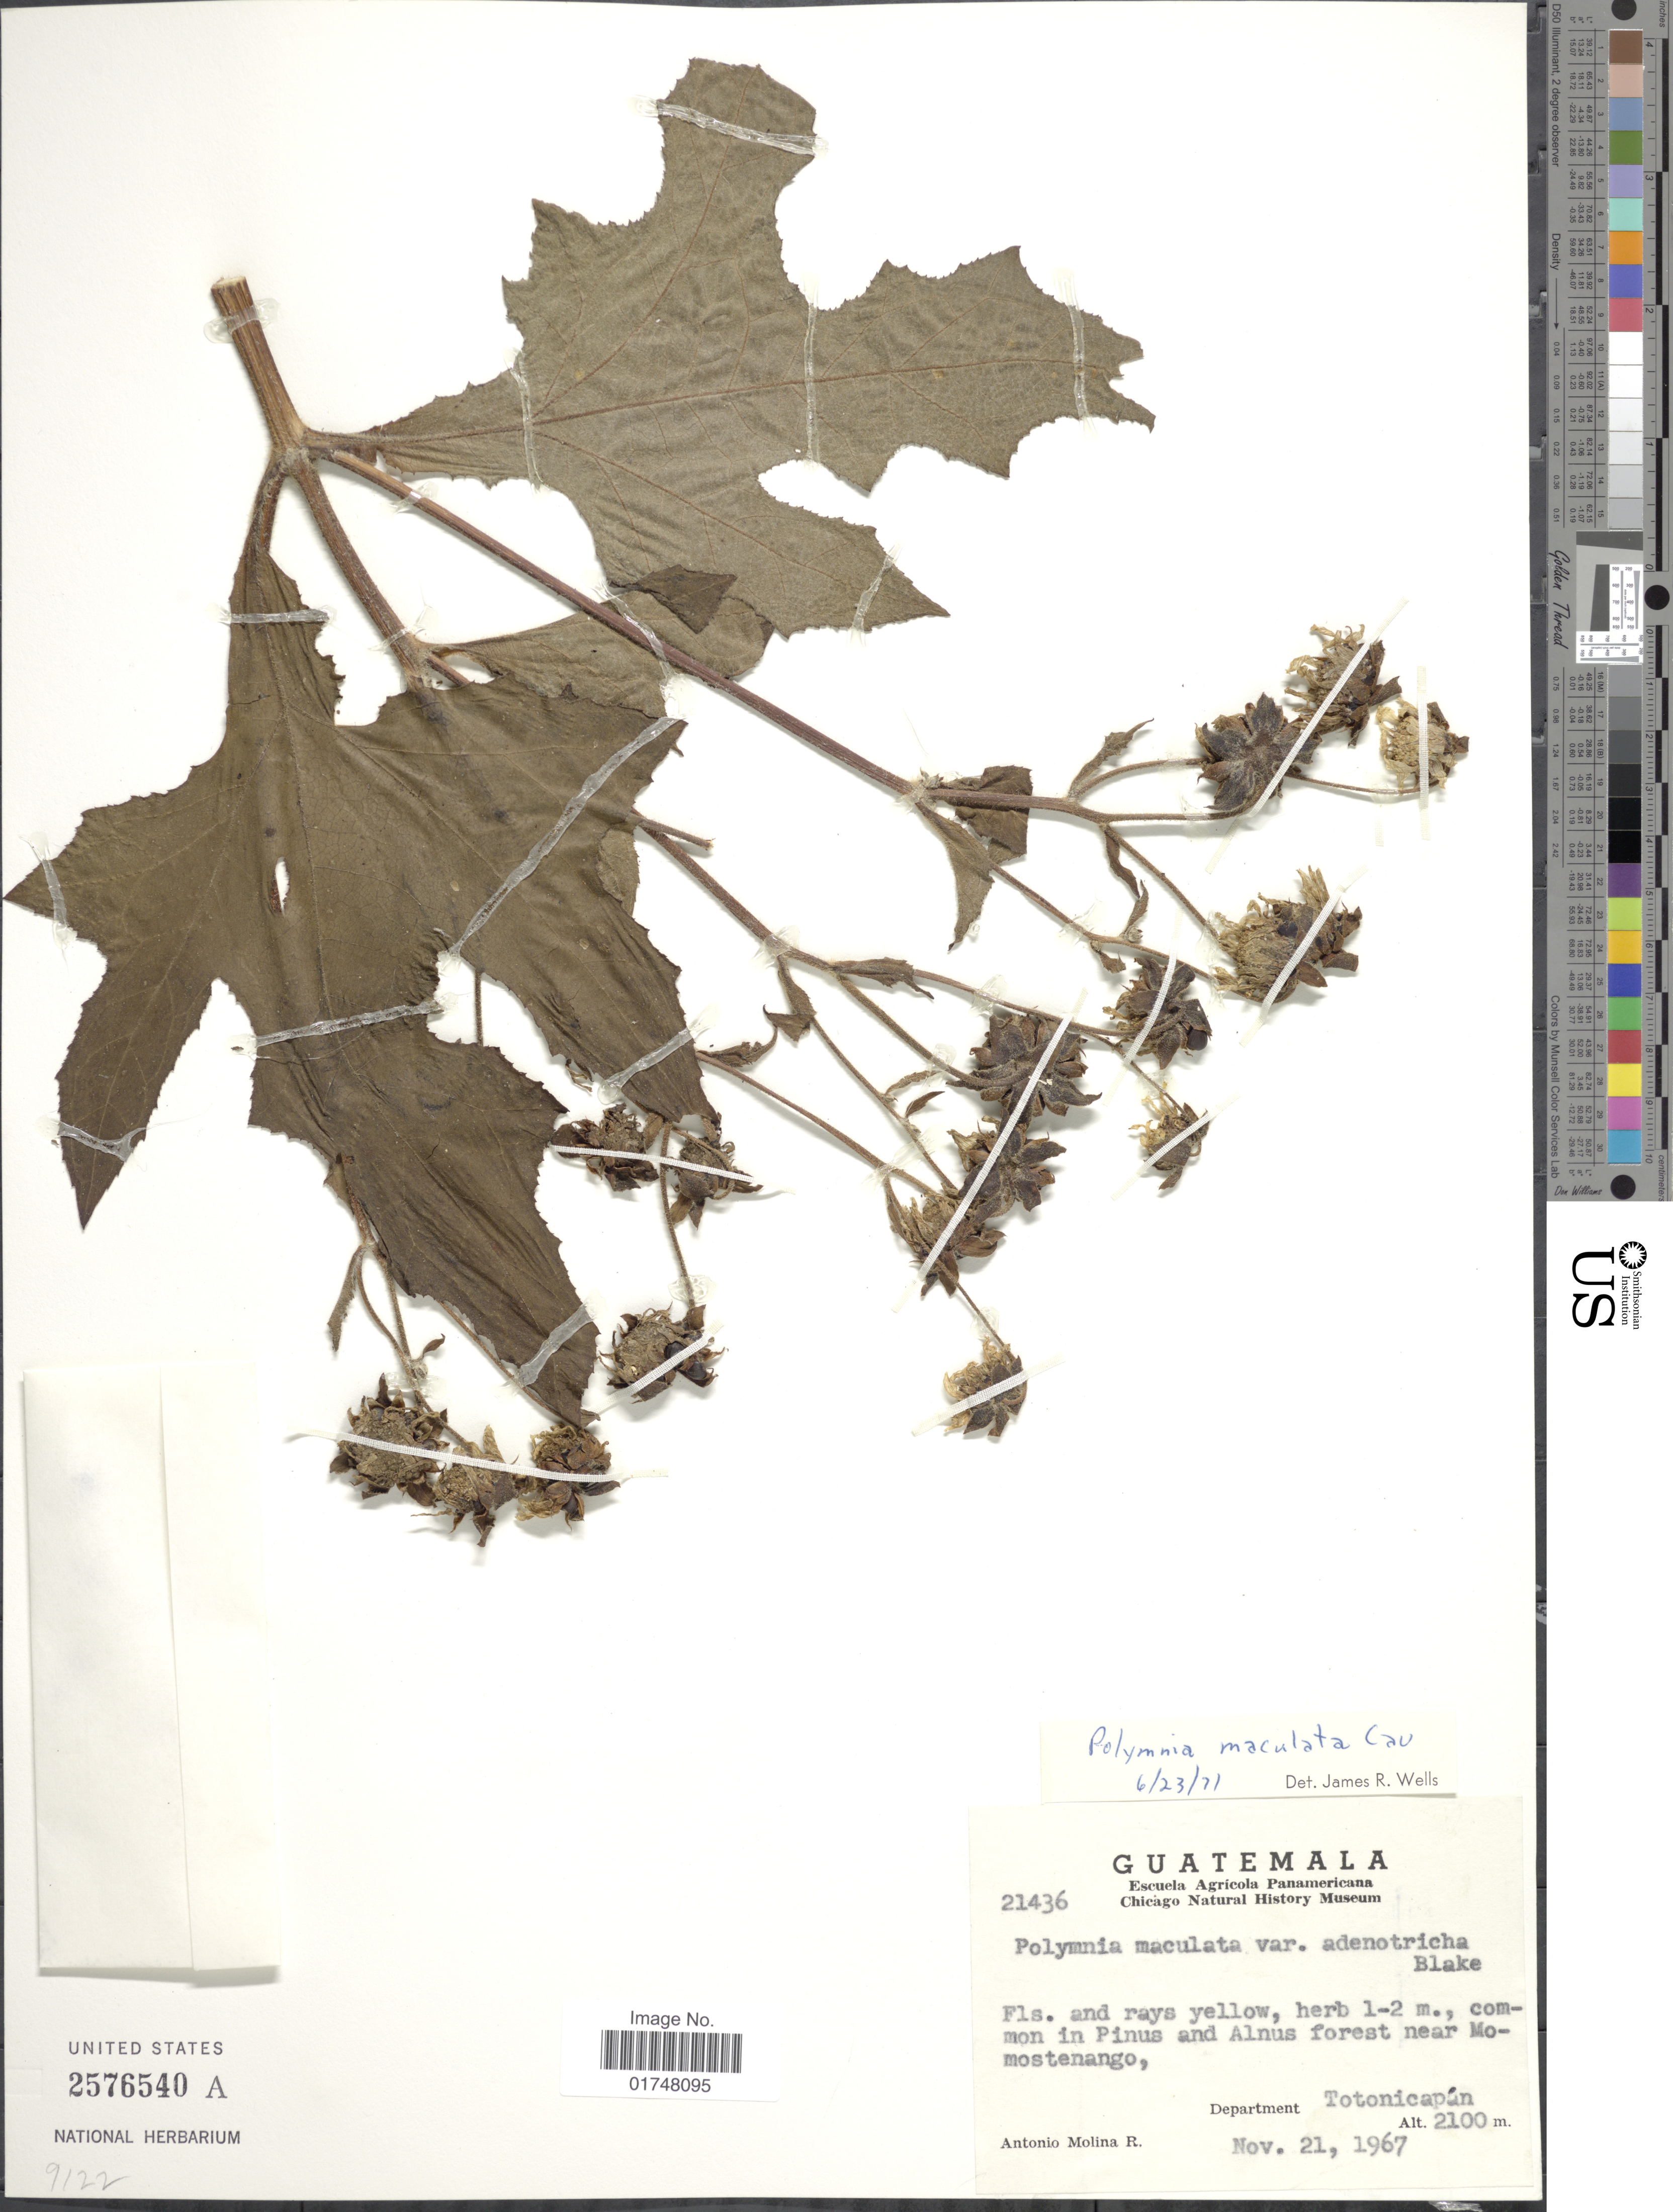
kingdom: Plantae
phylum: Tracheophyta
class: Magnoliopsida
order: Asterales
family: Asteraceae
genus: Smallanthus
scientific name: Smallanthus maculatus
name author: (Cav.) H. Rob.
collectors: A. Molina R.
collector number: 21436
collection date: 1967-11-21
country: Guatemala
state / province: Totonicapan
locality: Forest near Momostenango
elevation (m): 2100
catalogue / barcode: US 2576540A